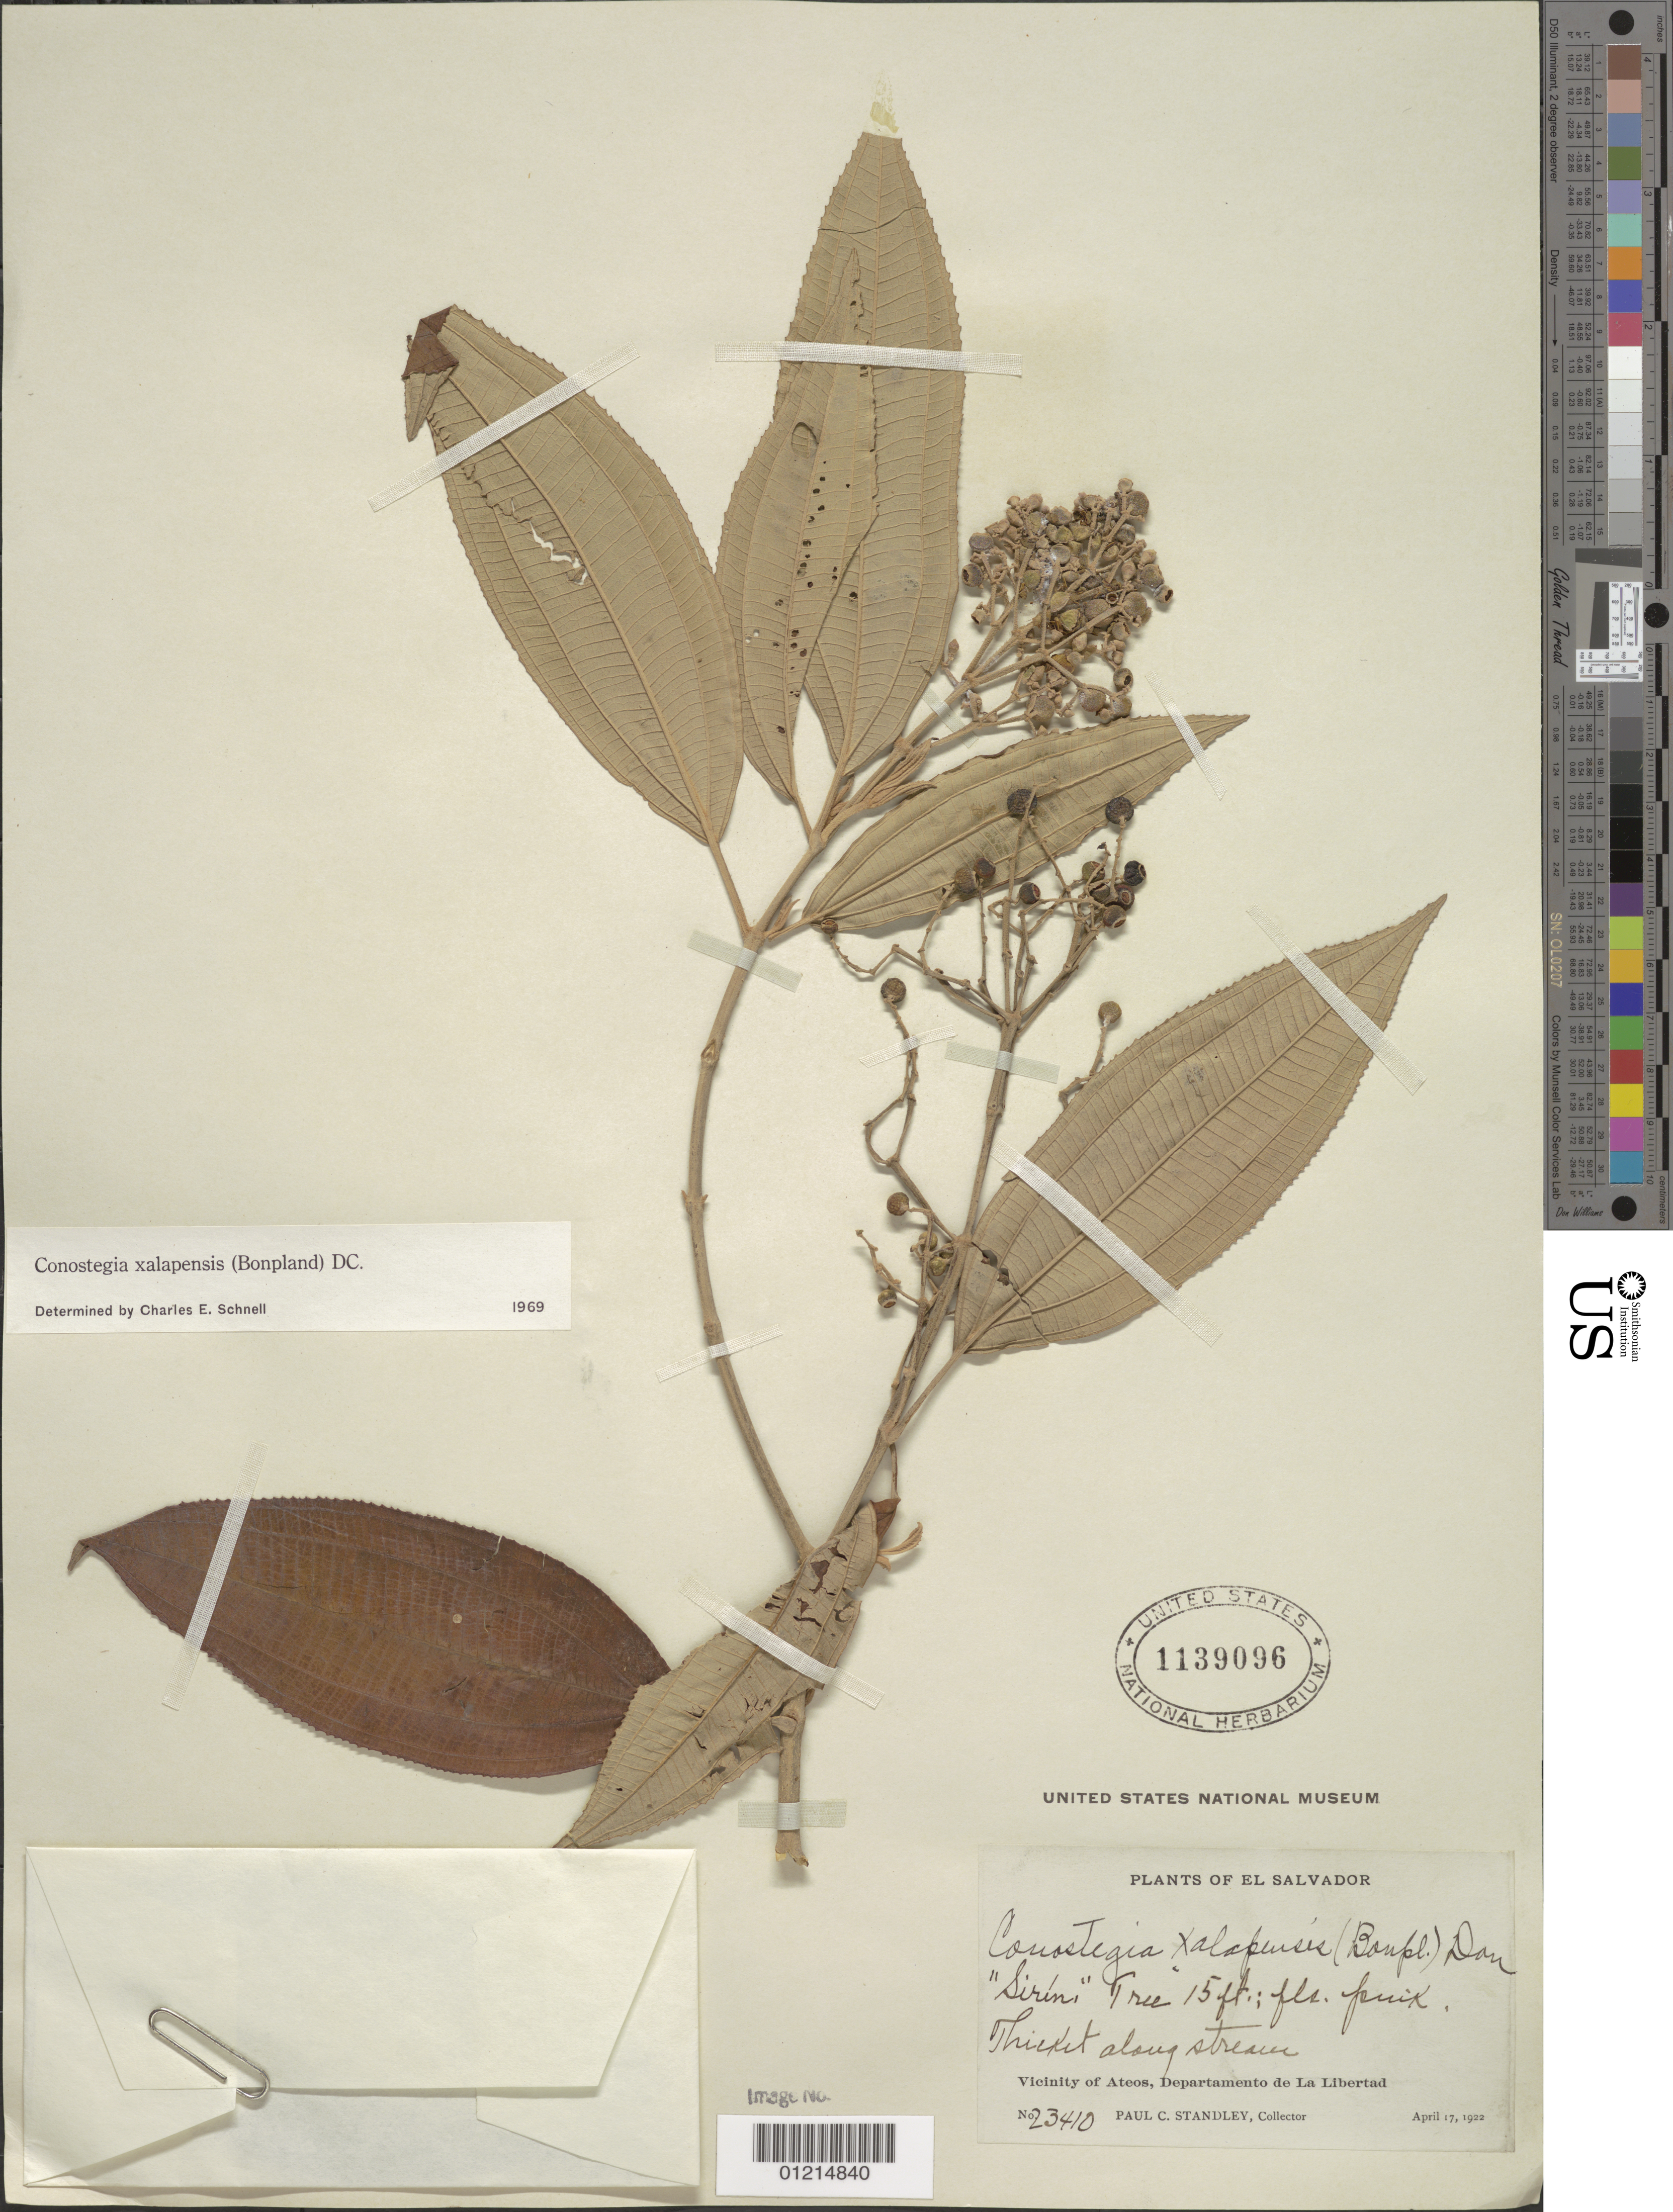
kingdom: Plantae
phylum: Tracheophyta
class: Magnoliopsida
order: Myrtales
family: Melastomataceae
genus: Conostegia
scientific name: Conostegia quadrangularis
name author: Schltdl. ex Steud.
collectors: P. C. Standley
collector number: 23410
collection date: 1922-04-17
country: El Salvador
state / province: La Libertad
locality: Vicinity of Ateos.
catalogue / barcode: US 1139096